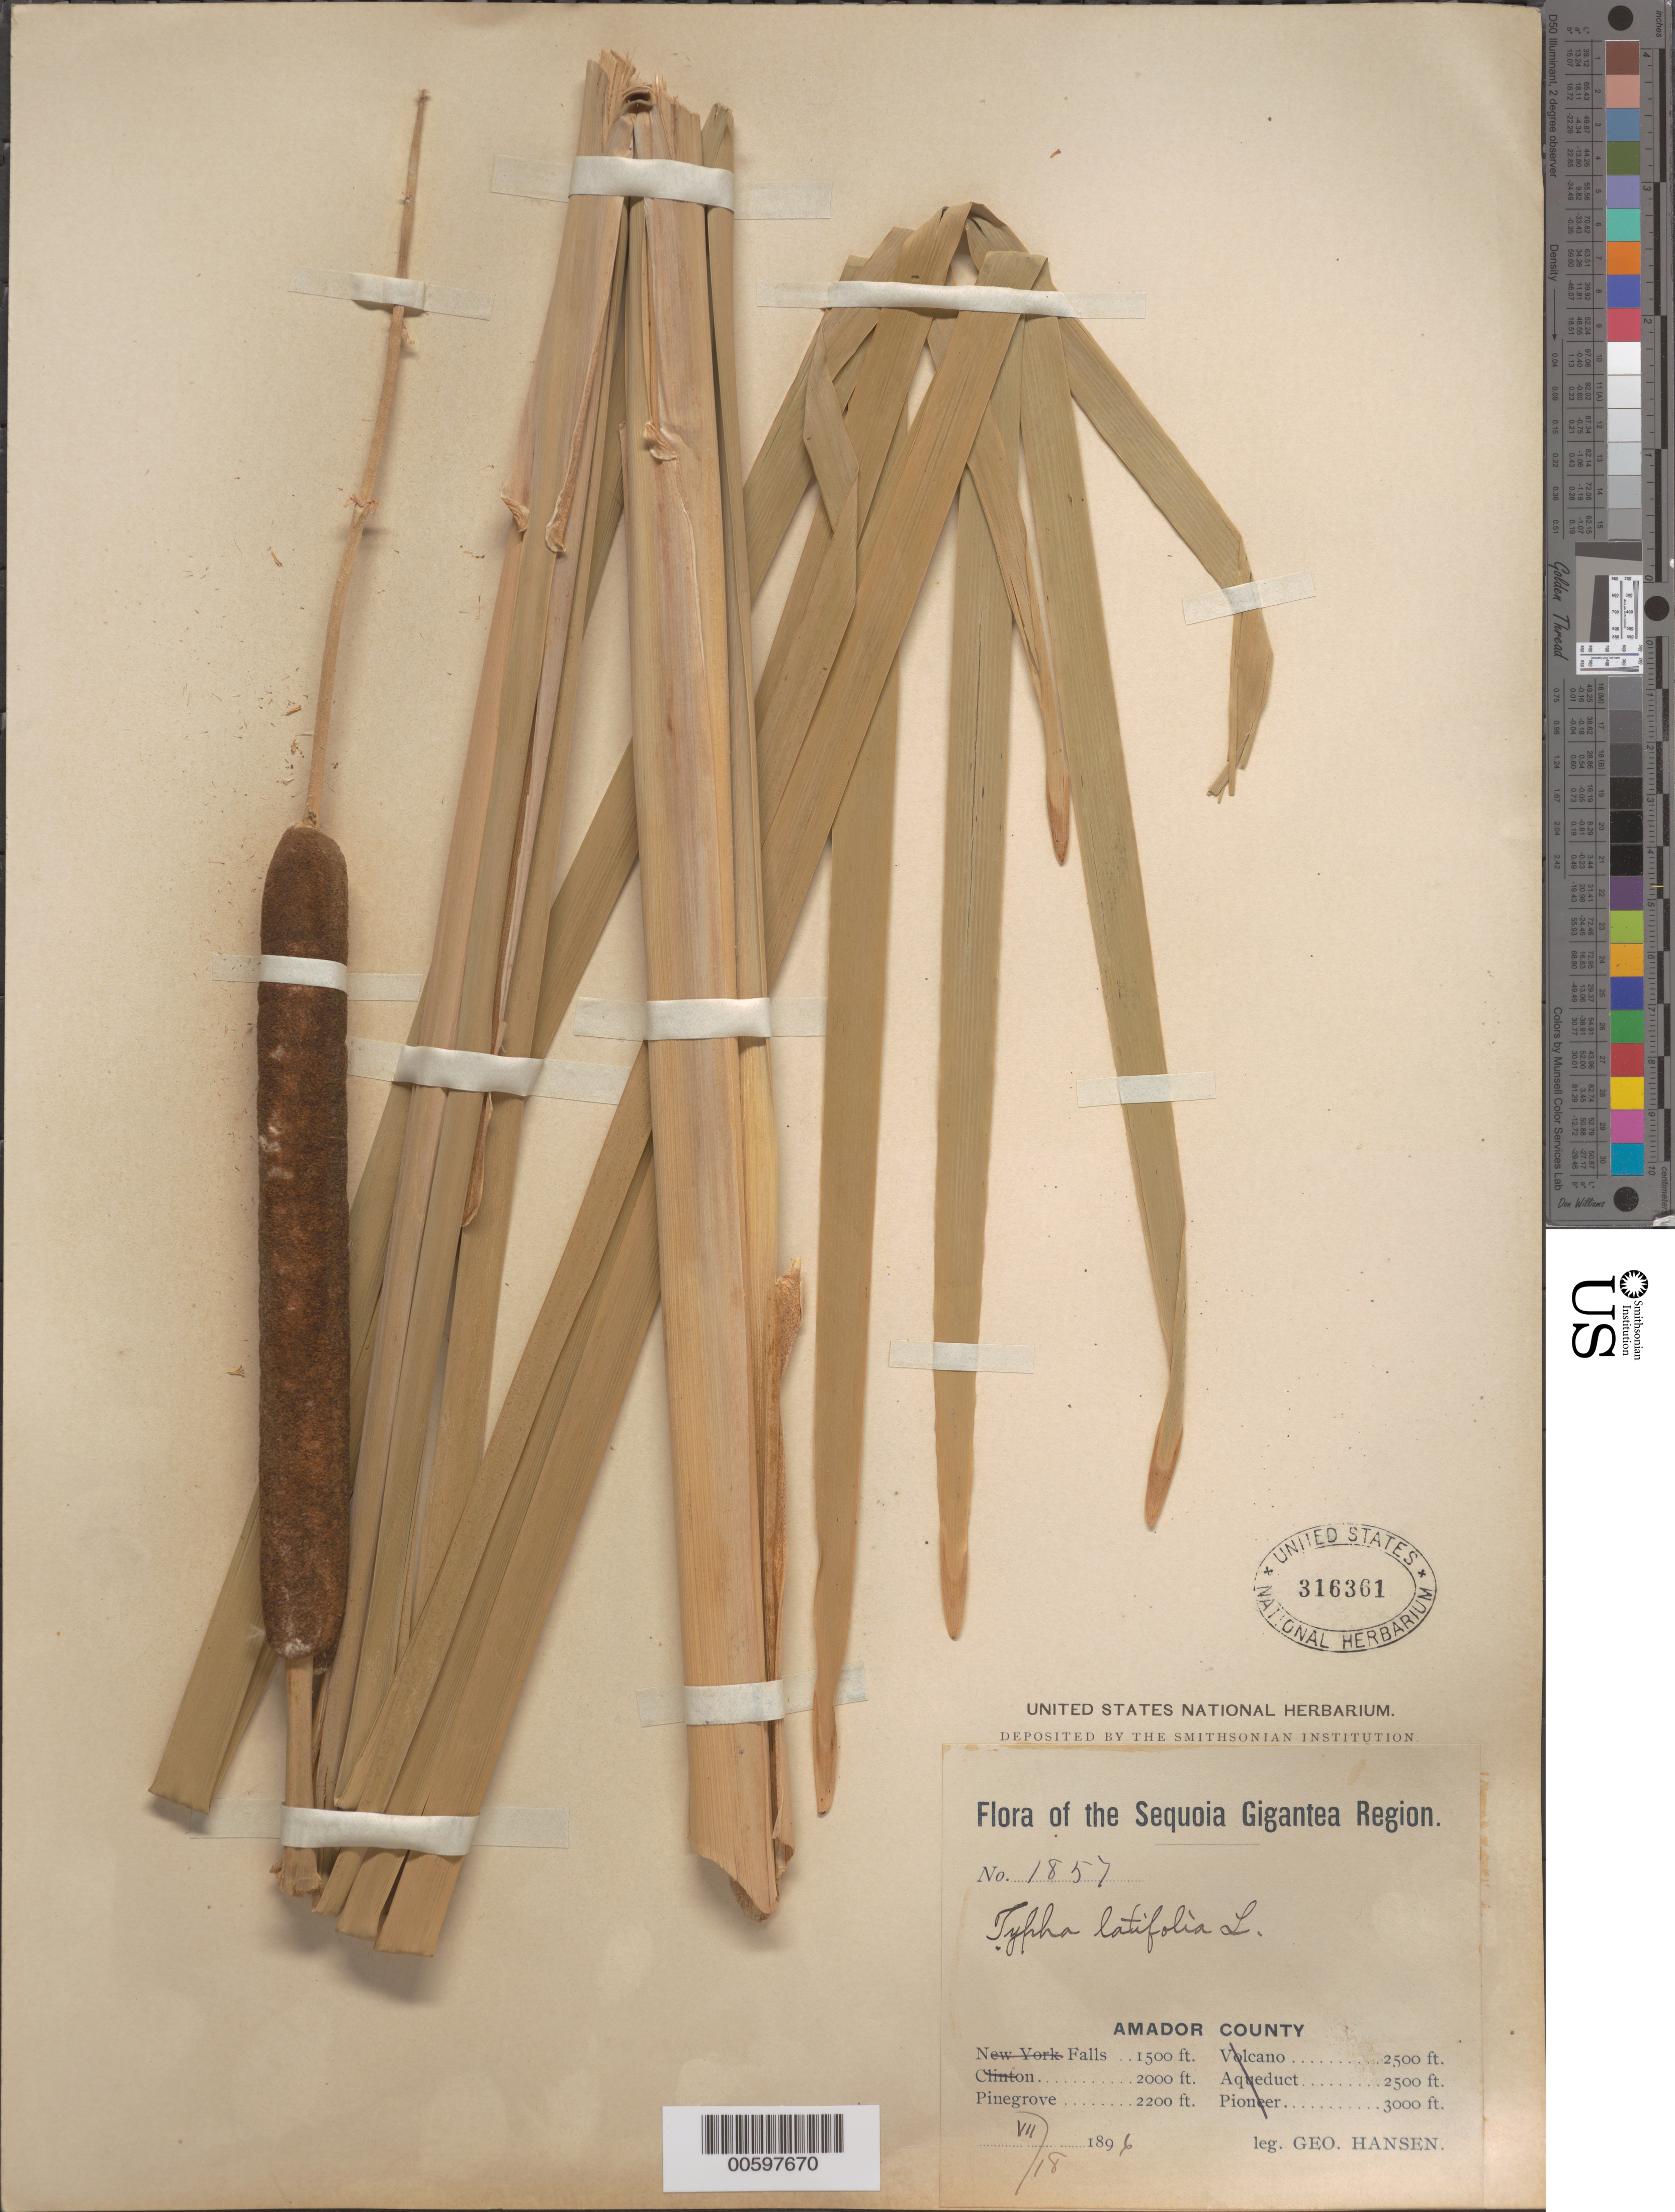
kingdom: Plantae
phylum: Tracheophyta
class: Liliopsida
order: Poales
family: Typhaceae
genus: Typha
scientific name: Typha latifolia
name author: L.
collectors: G. Hansen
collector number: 1857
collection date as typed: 18 Jul 1896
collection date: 1896-07-18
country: United States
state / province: California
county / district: Amador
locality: Pinegrove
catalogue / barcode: US 316361